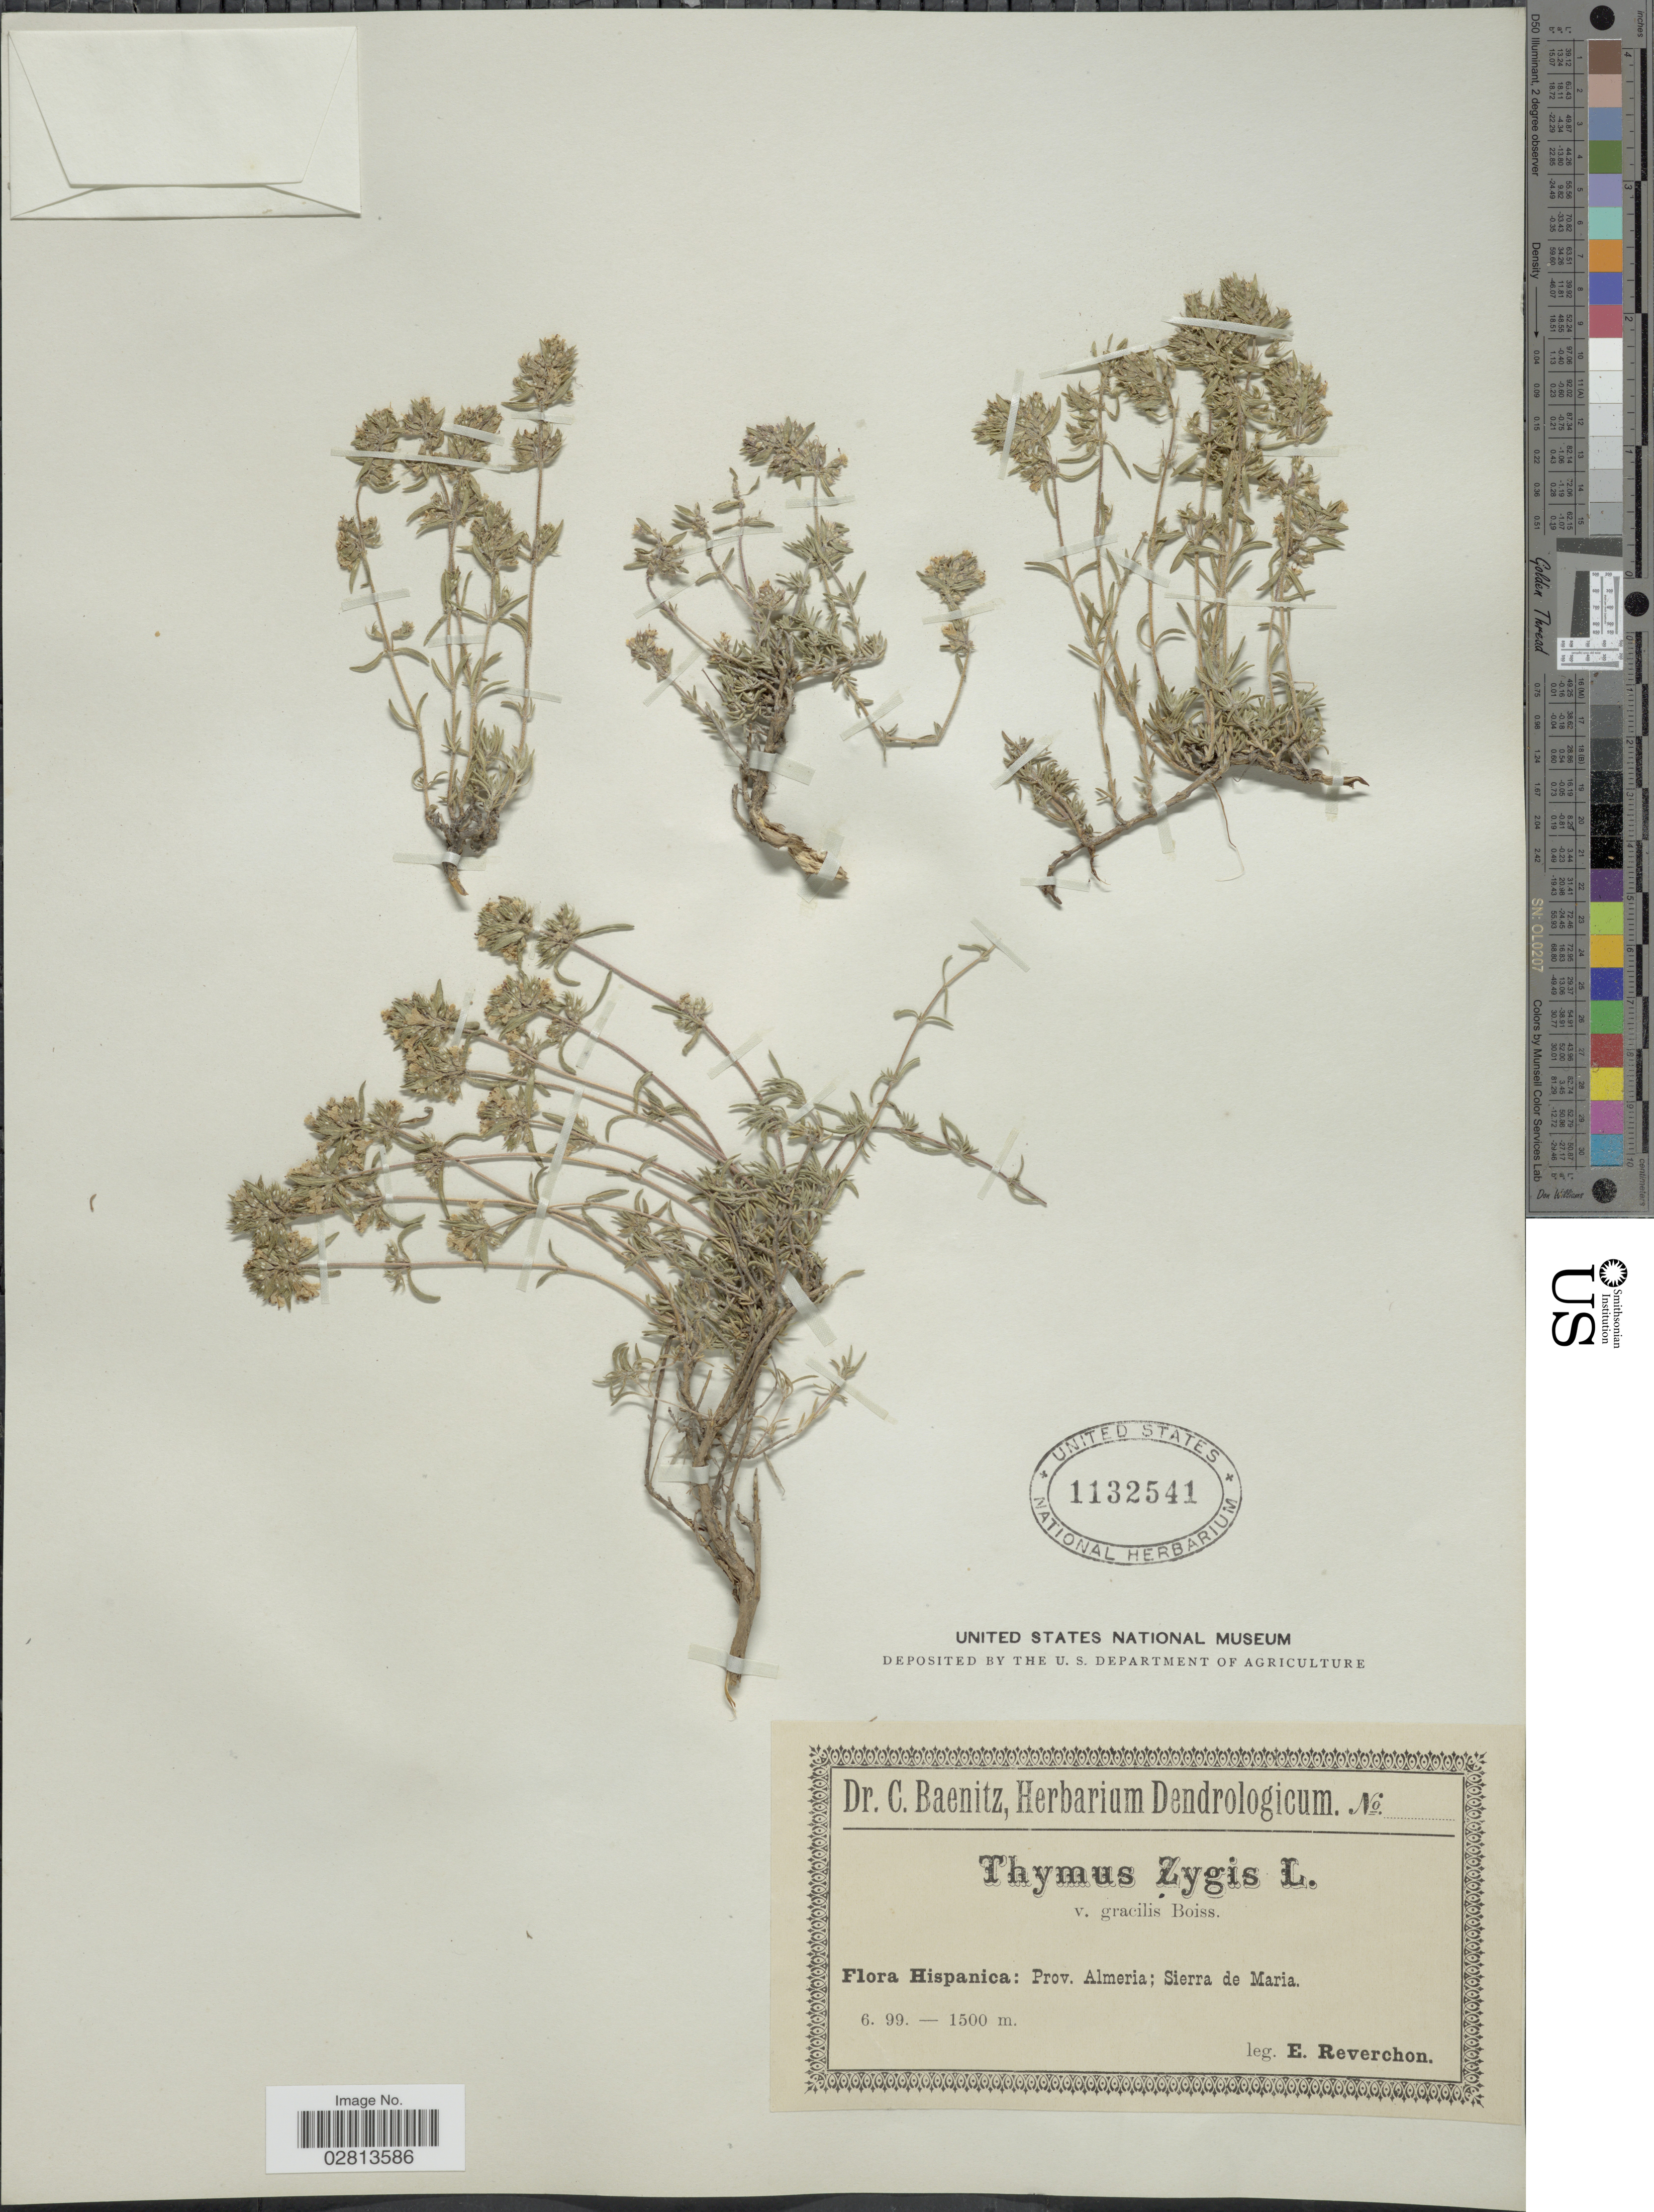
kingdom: Plantae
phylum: Tracheophyta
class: Magnoliopsida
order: Lamiales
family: Lamiaceae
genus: Thymus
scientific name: Thymus zygis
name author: L.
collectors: E. Reverchon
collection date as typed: Transcribed d/m/y: /6/99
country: Spain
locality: Hispanica: Prov. Almeria; Sierra de Maria.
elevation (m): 1500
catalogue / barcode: US 1132541